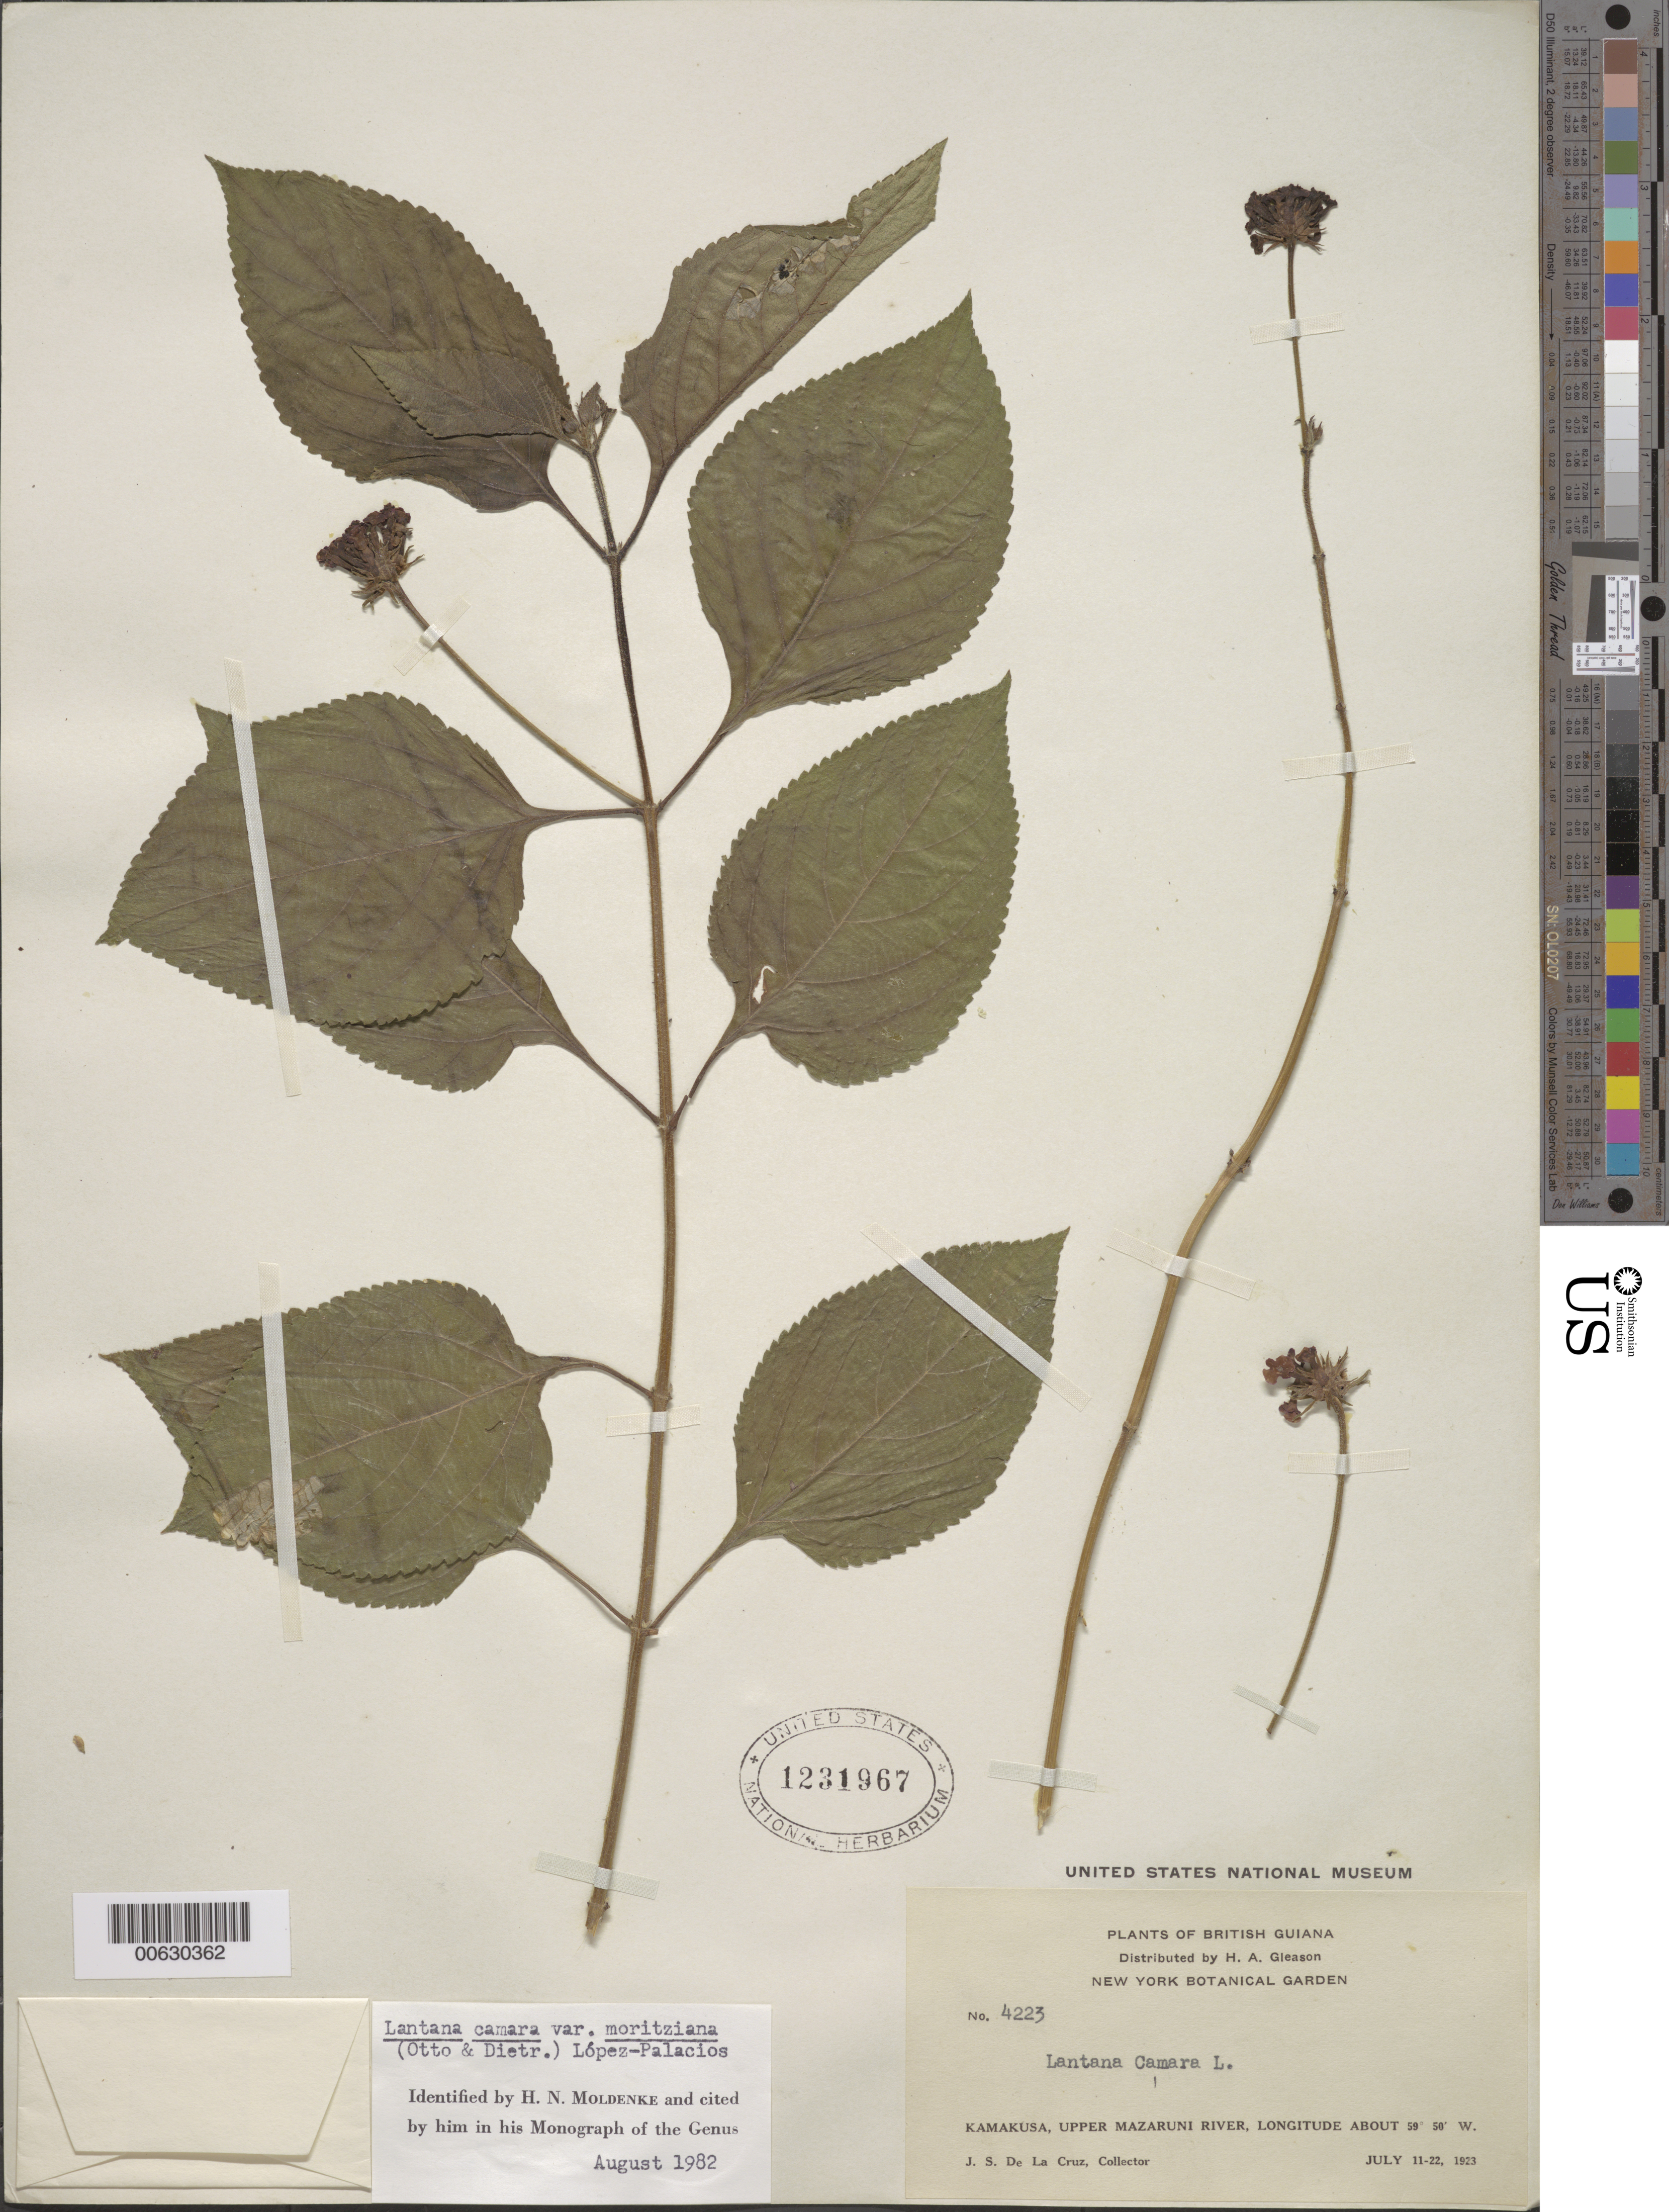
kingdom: Plantae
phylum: Tracheophyta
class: Magnoliopsida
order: Lamiales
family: Verbenaceae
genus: Lantana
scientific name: Lantana camara var. moritziana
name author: (Otto & A. Dietr.) López-Pal.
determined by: Moldenke, H. N.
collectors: J. S. de la Cruz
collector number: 4223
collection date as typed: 11-Jul-23 to 22-Jul-23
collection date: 1923-07-11/1923-07-22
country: Guyana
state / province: Cuyuni-Mazaruni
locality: Kamakusa, Upper Mazaruni R.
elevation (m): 100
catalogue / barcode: US 1231967